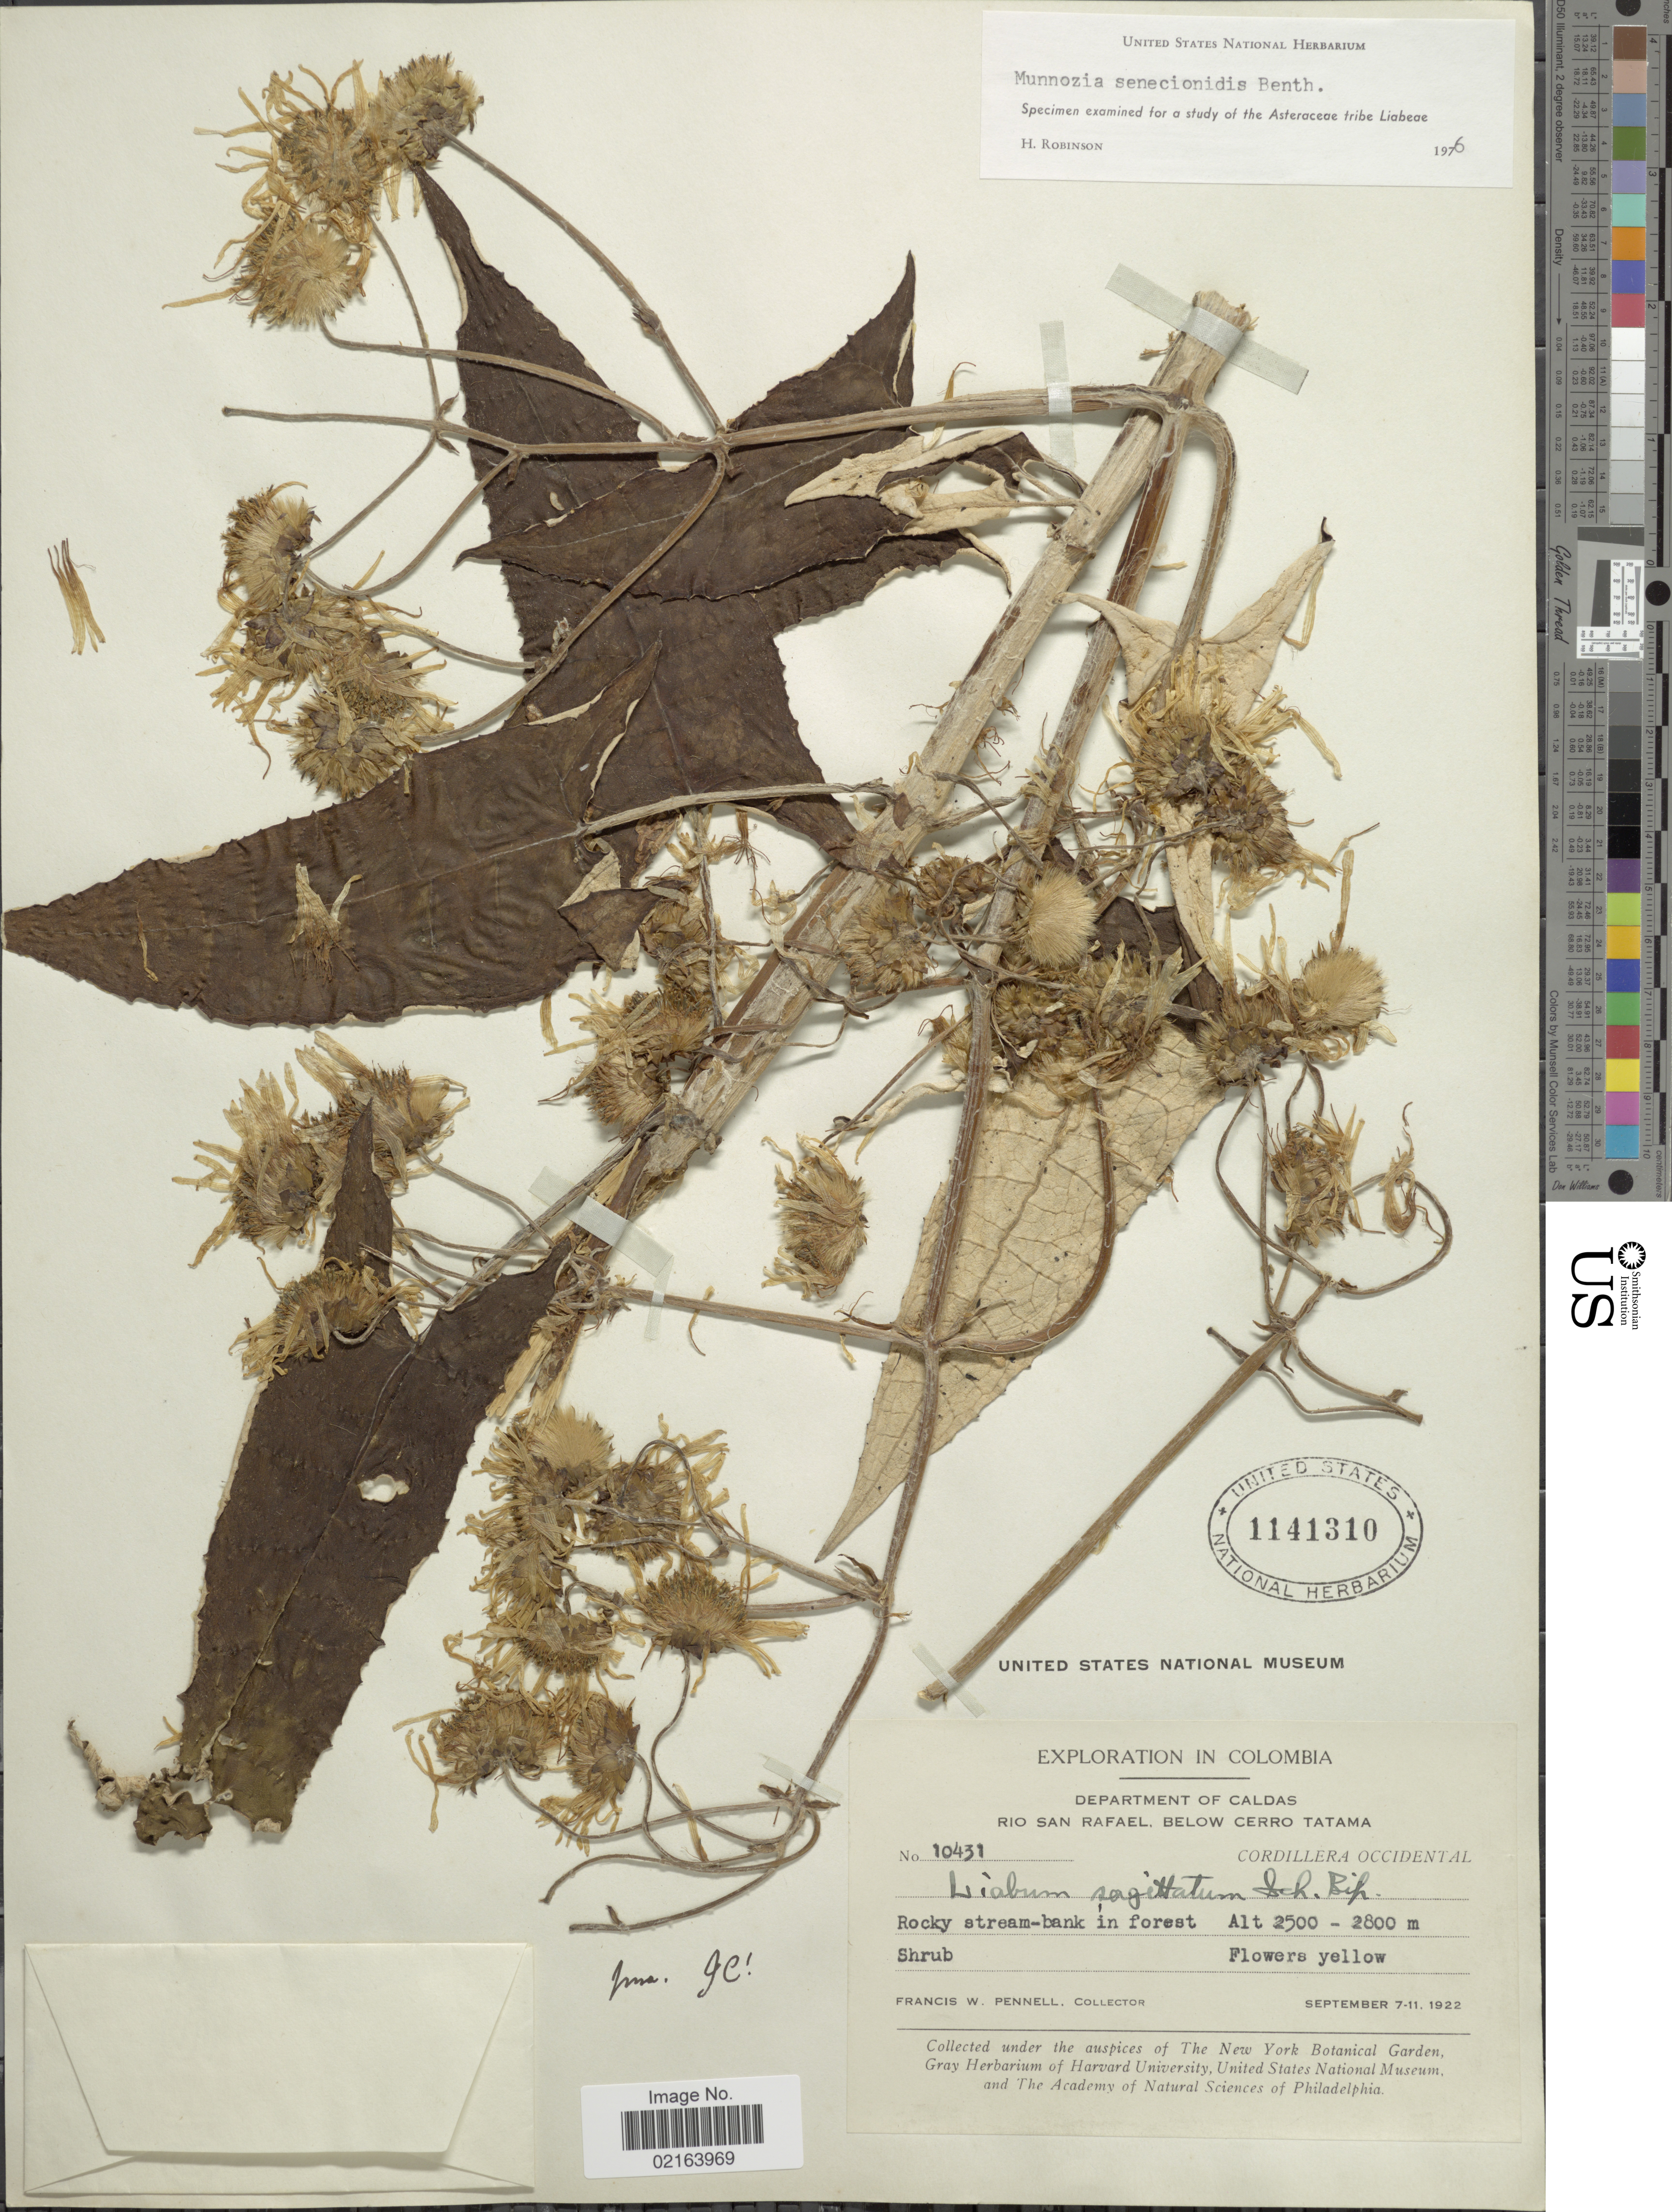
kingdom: Plantae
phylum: Tracheophyta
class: Magnoliopsida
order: Asterales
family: Asteraceae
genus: Munnozia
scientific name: Munnozia senecionidis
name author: Benth.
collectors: F. W. Pennell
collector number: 10431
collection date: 1922-09-07/1922-09-11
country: Colombia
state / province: Caldas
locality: Department of Caldas, Rio San Rafael, Below Cerro Tatama, Cordillera Occidental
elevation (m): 2500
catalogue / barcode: US 1141310